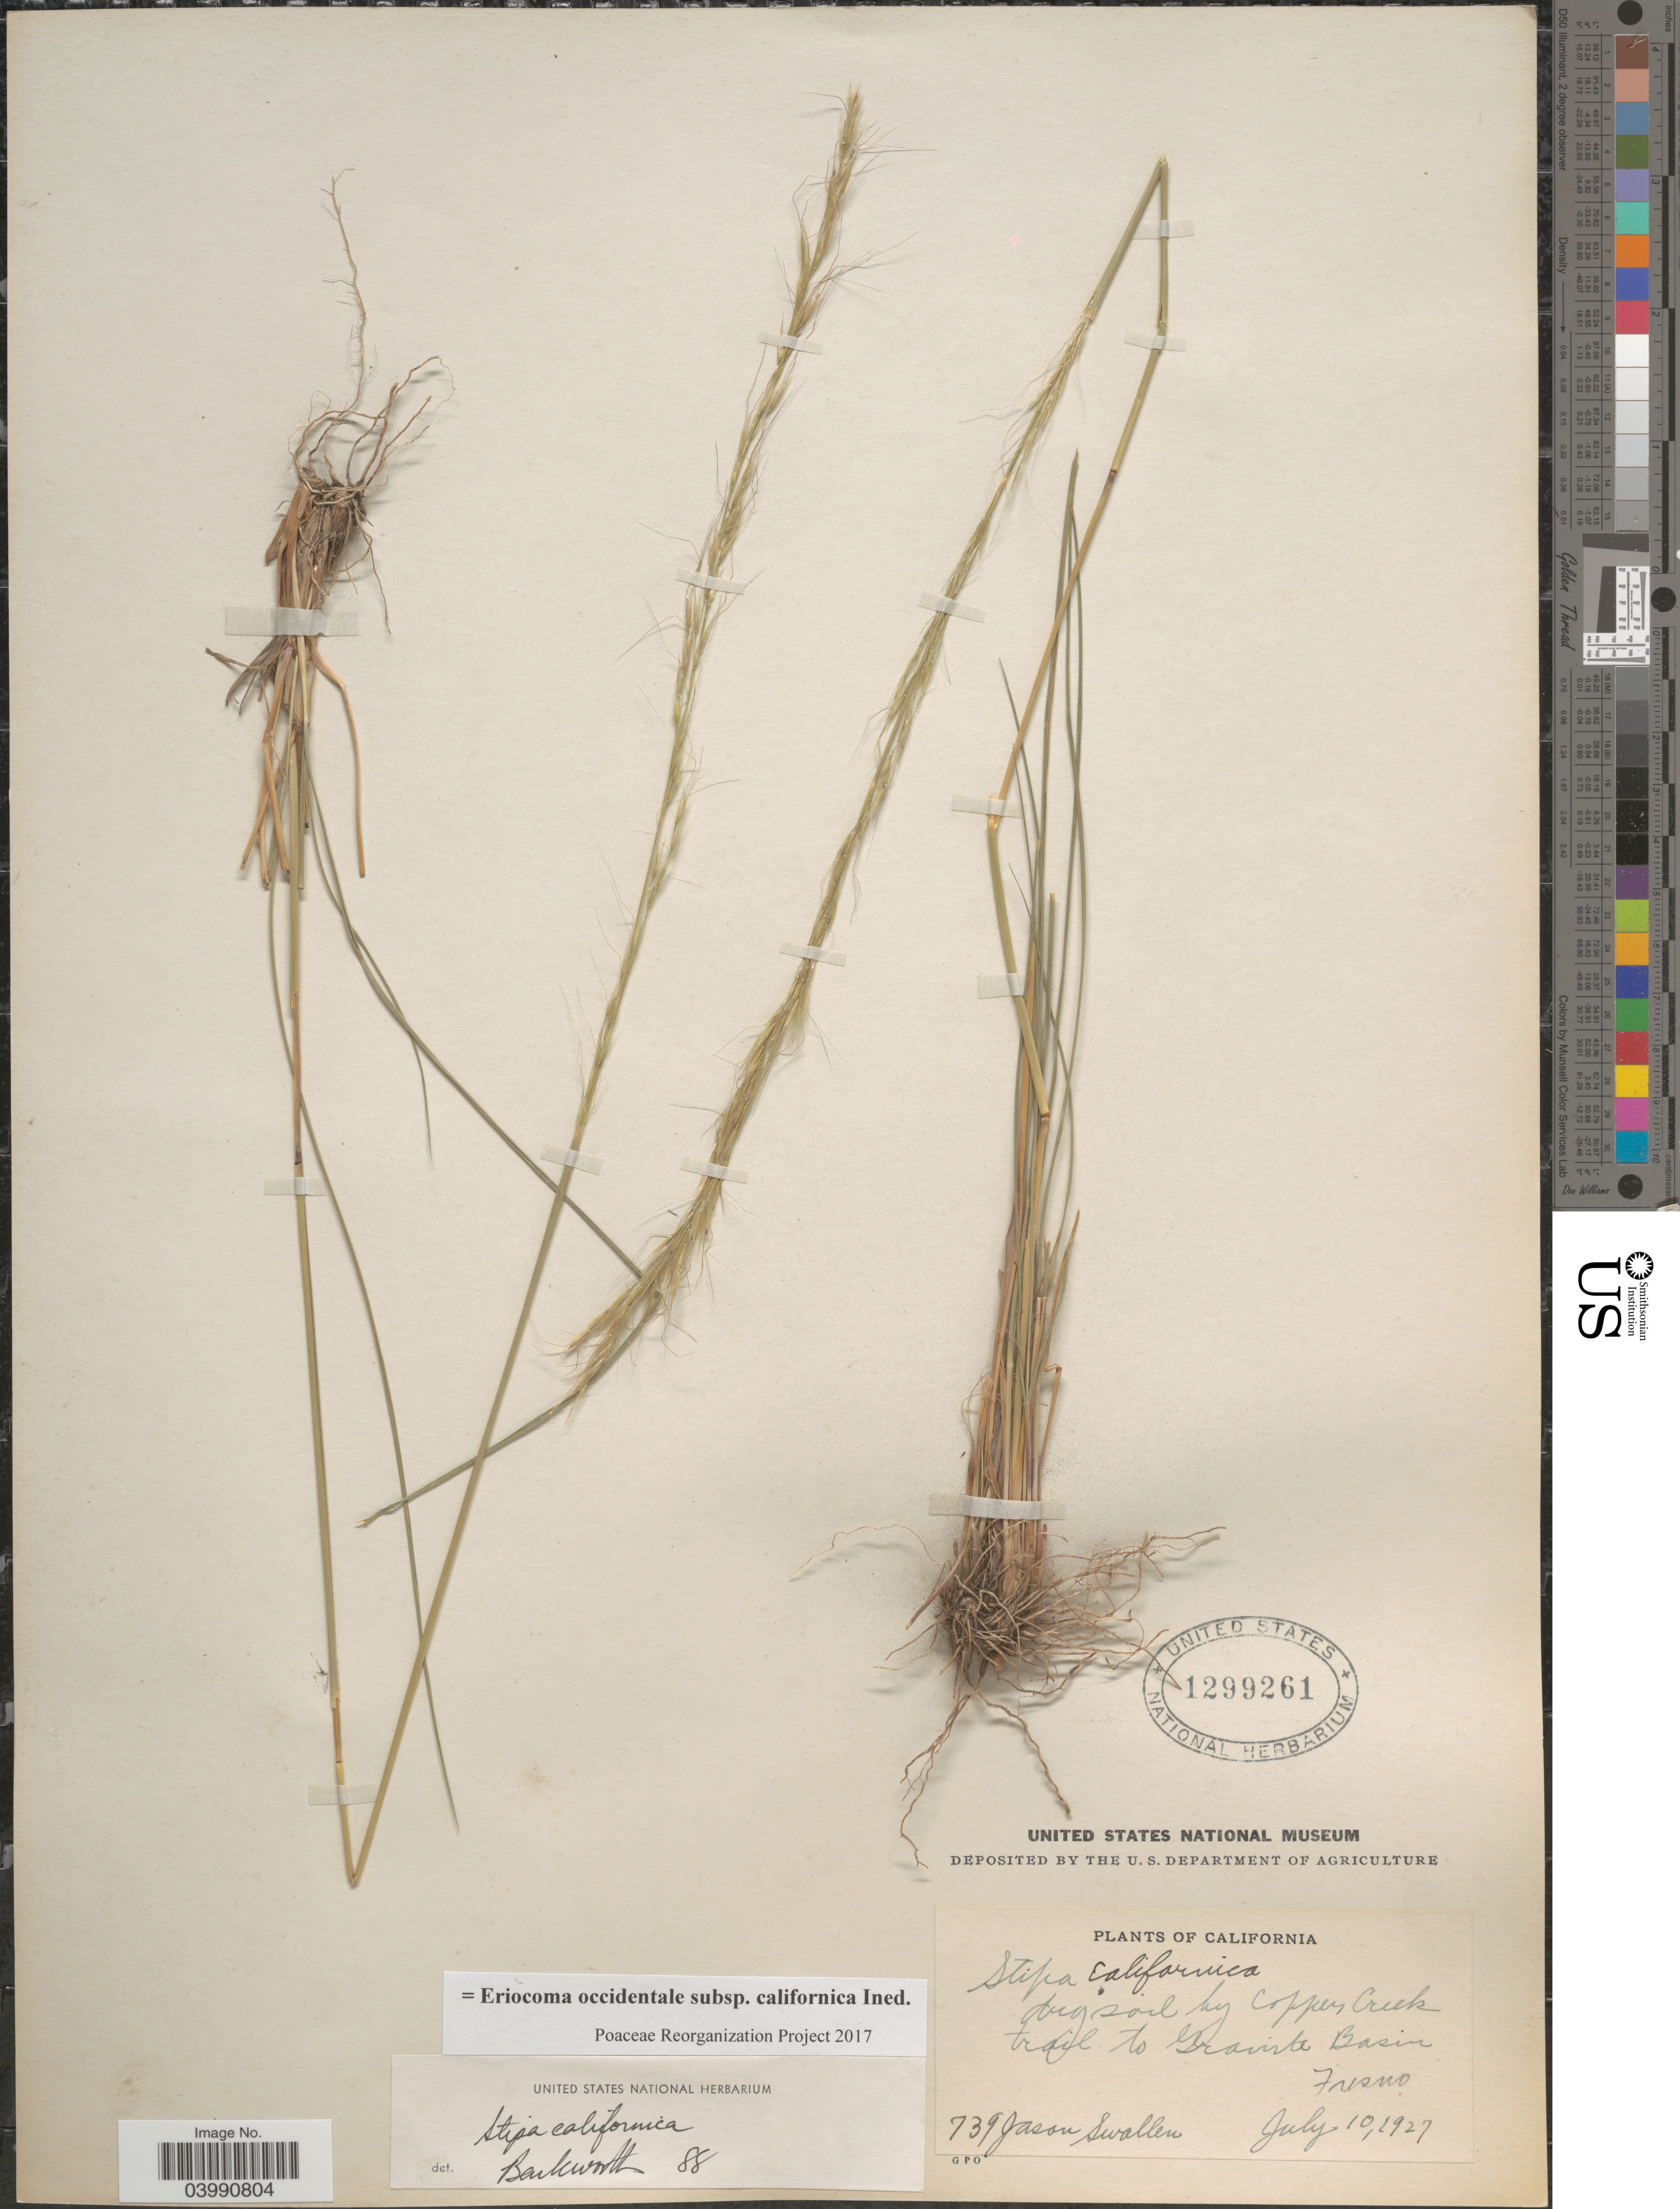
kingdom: Plantae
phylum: Tracheophyta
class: Liliopsida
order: Poales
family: Poaceae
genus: Eriocoma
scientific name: Eriocoma occidentalis subsp. californica ined.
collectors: J. R. Swallen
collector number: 739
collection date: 1927-07-10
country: United States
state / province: California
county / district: Fresno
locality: Dry soil by Copper Creek trail to Granite Basin. Fresno.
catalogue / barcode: US 1299261